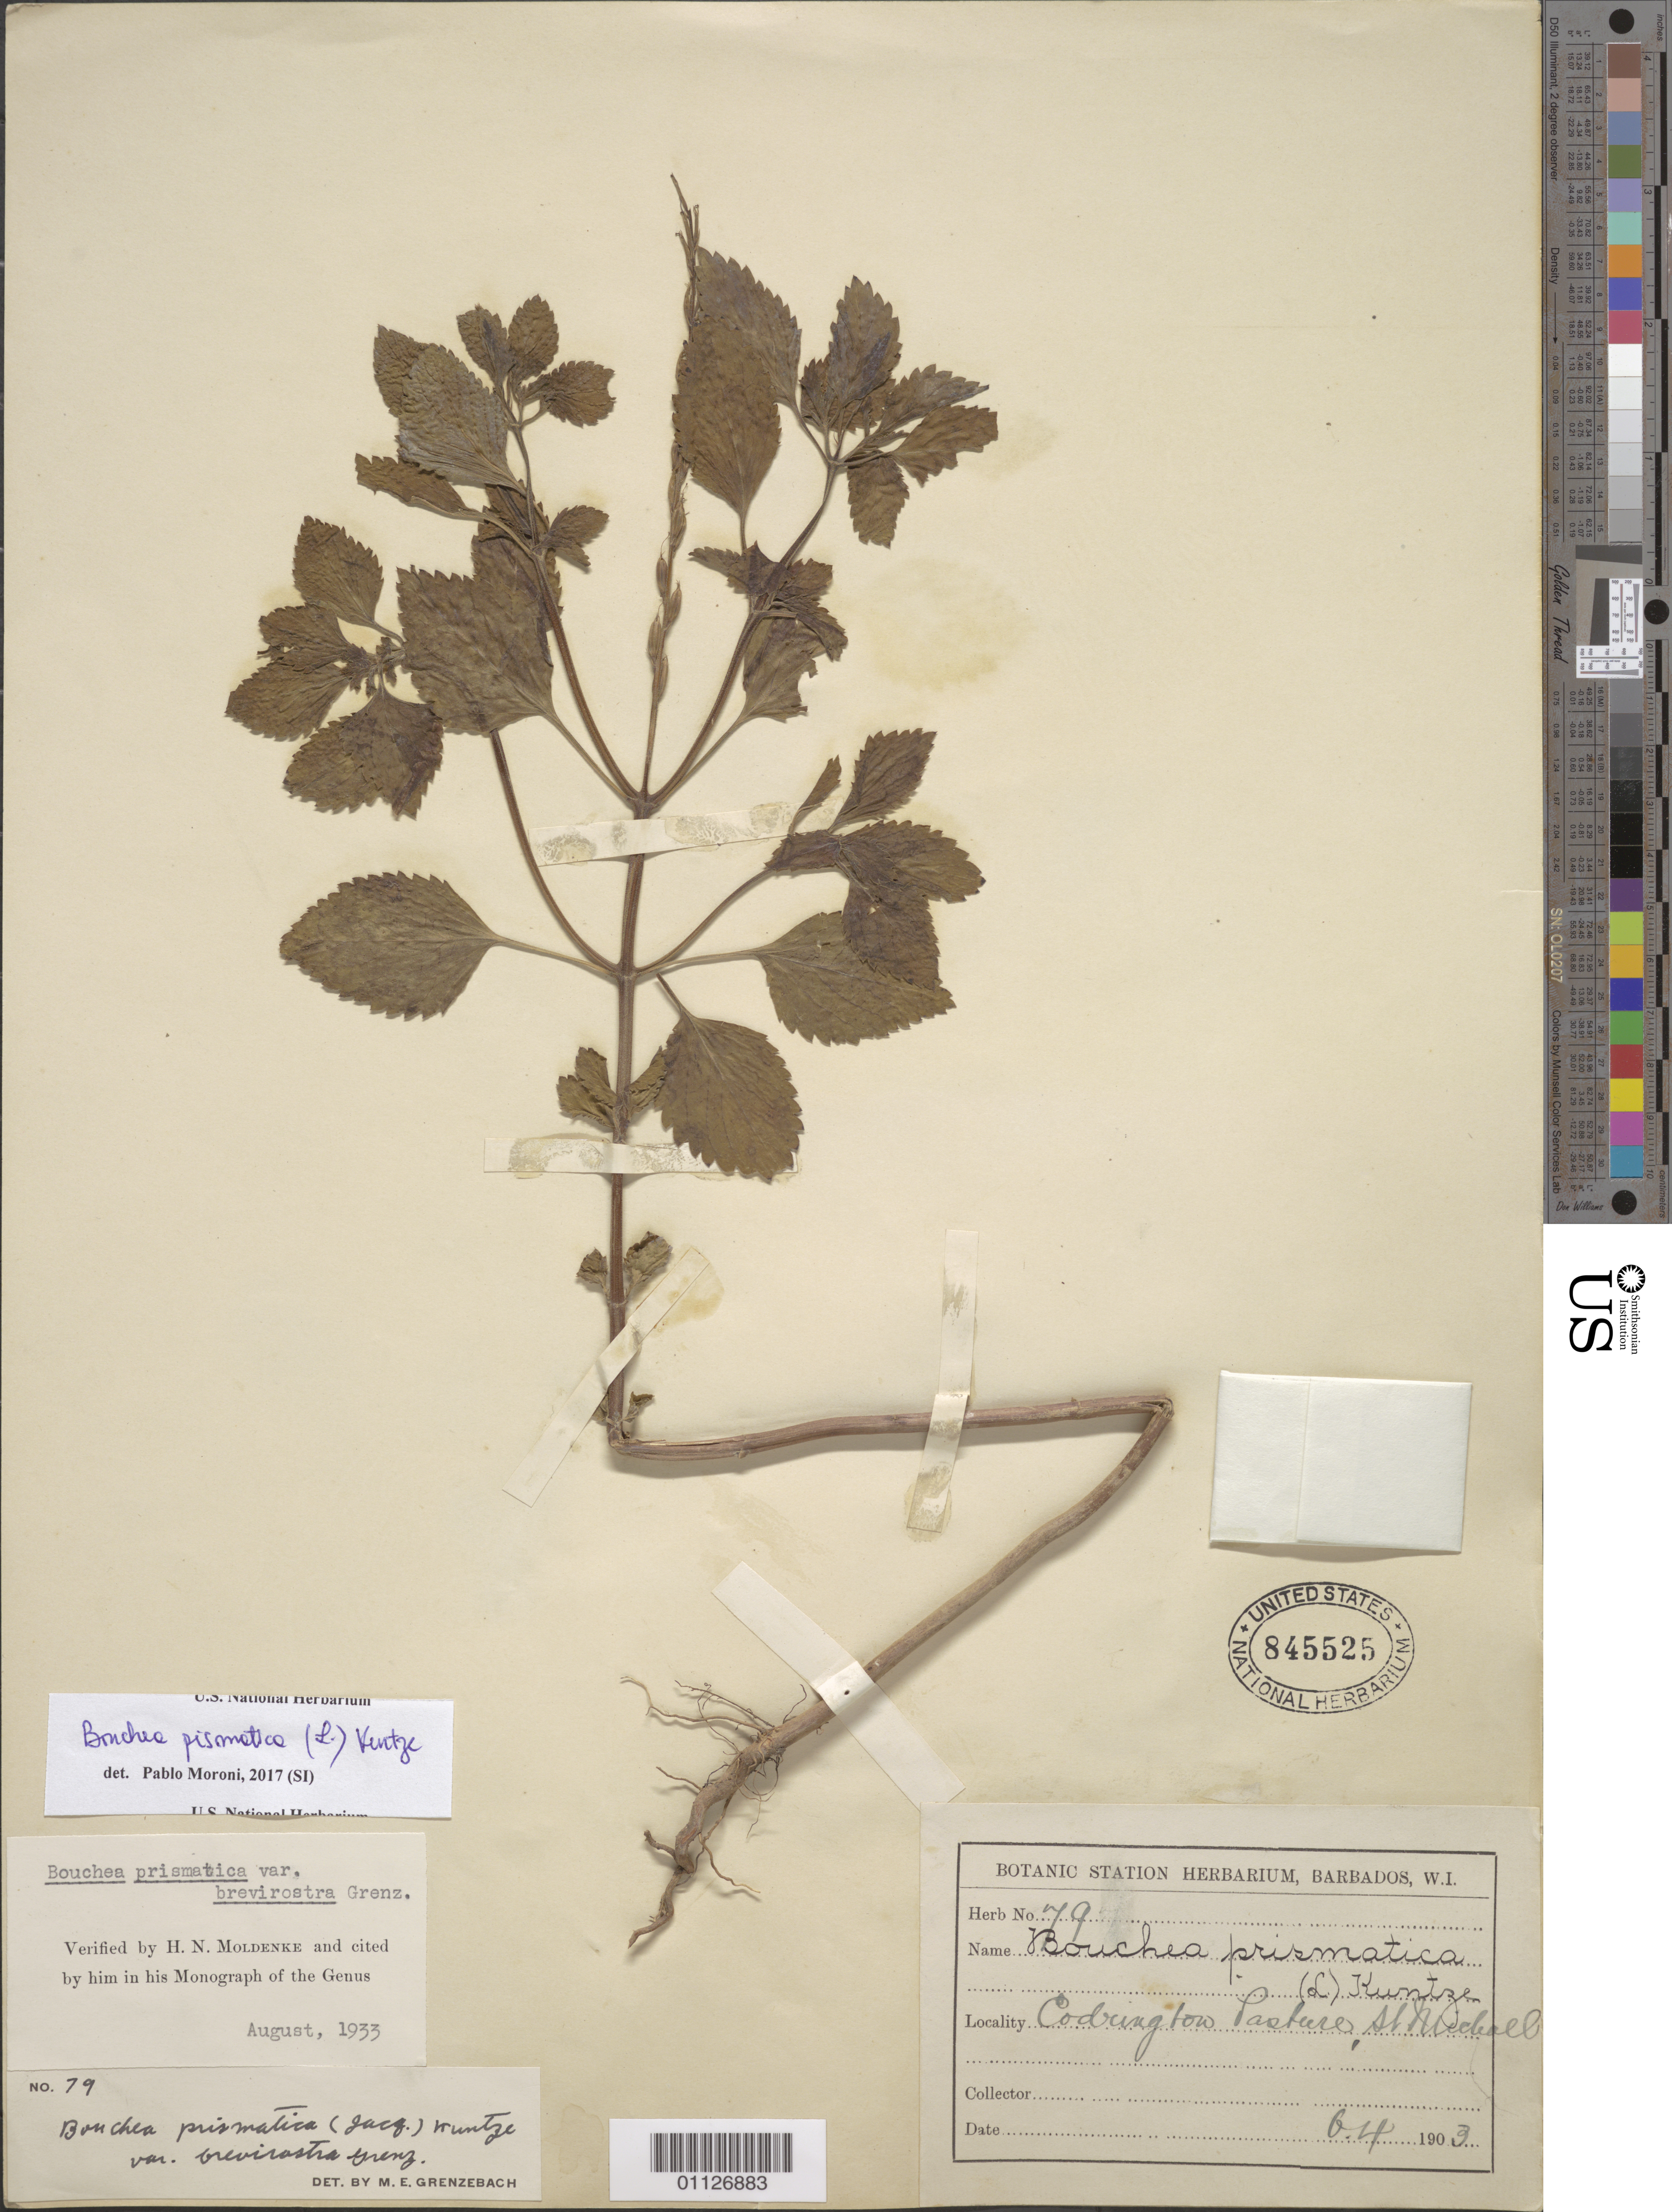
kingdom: Plantae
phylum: Tracheophyta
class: Magnoliopsida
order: Lamiales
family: Verbenaceae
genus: Bouchea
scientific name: Bouchea prismatica var. brevirostra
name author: Grenzeb.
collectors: ex herb. Bot. Sta. Barbados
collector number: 79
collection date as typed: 06 Apr 1903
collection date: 1903-04-06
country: Barbados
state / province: Saint Michael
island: Barbados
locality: Codrington Pasture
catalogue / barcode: US 845525